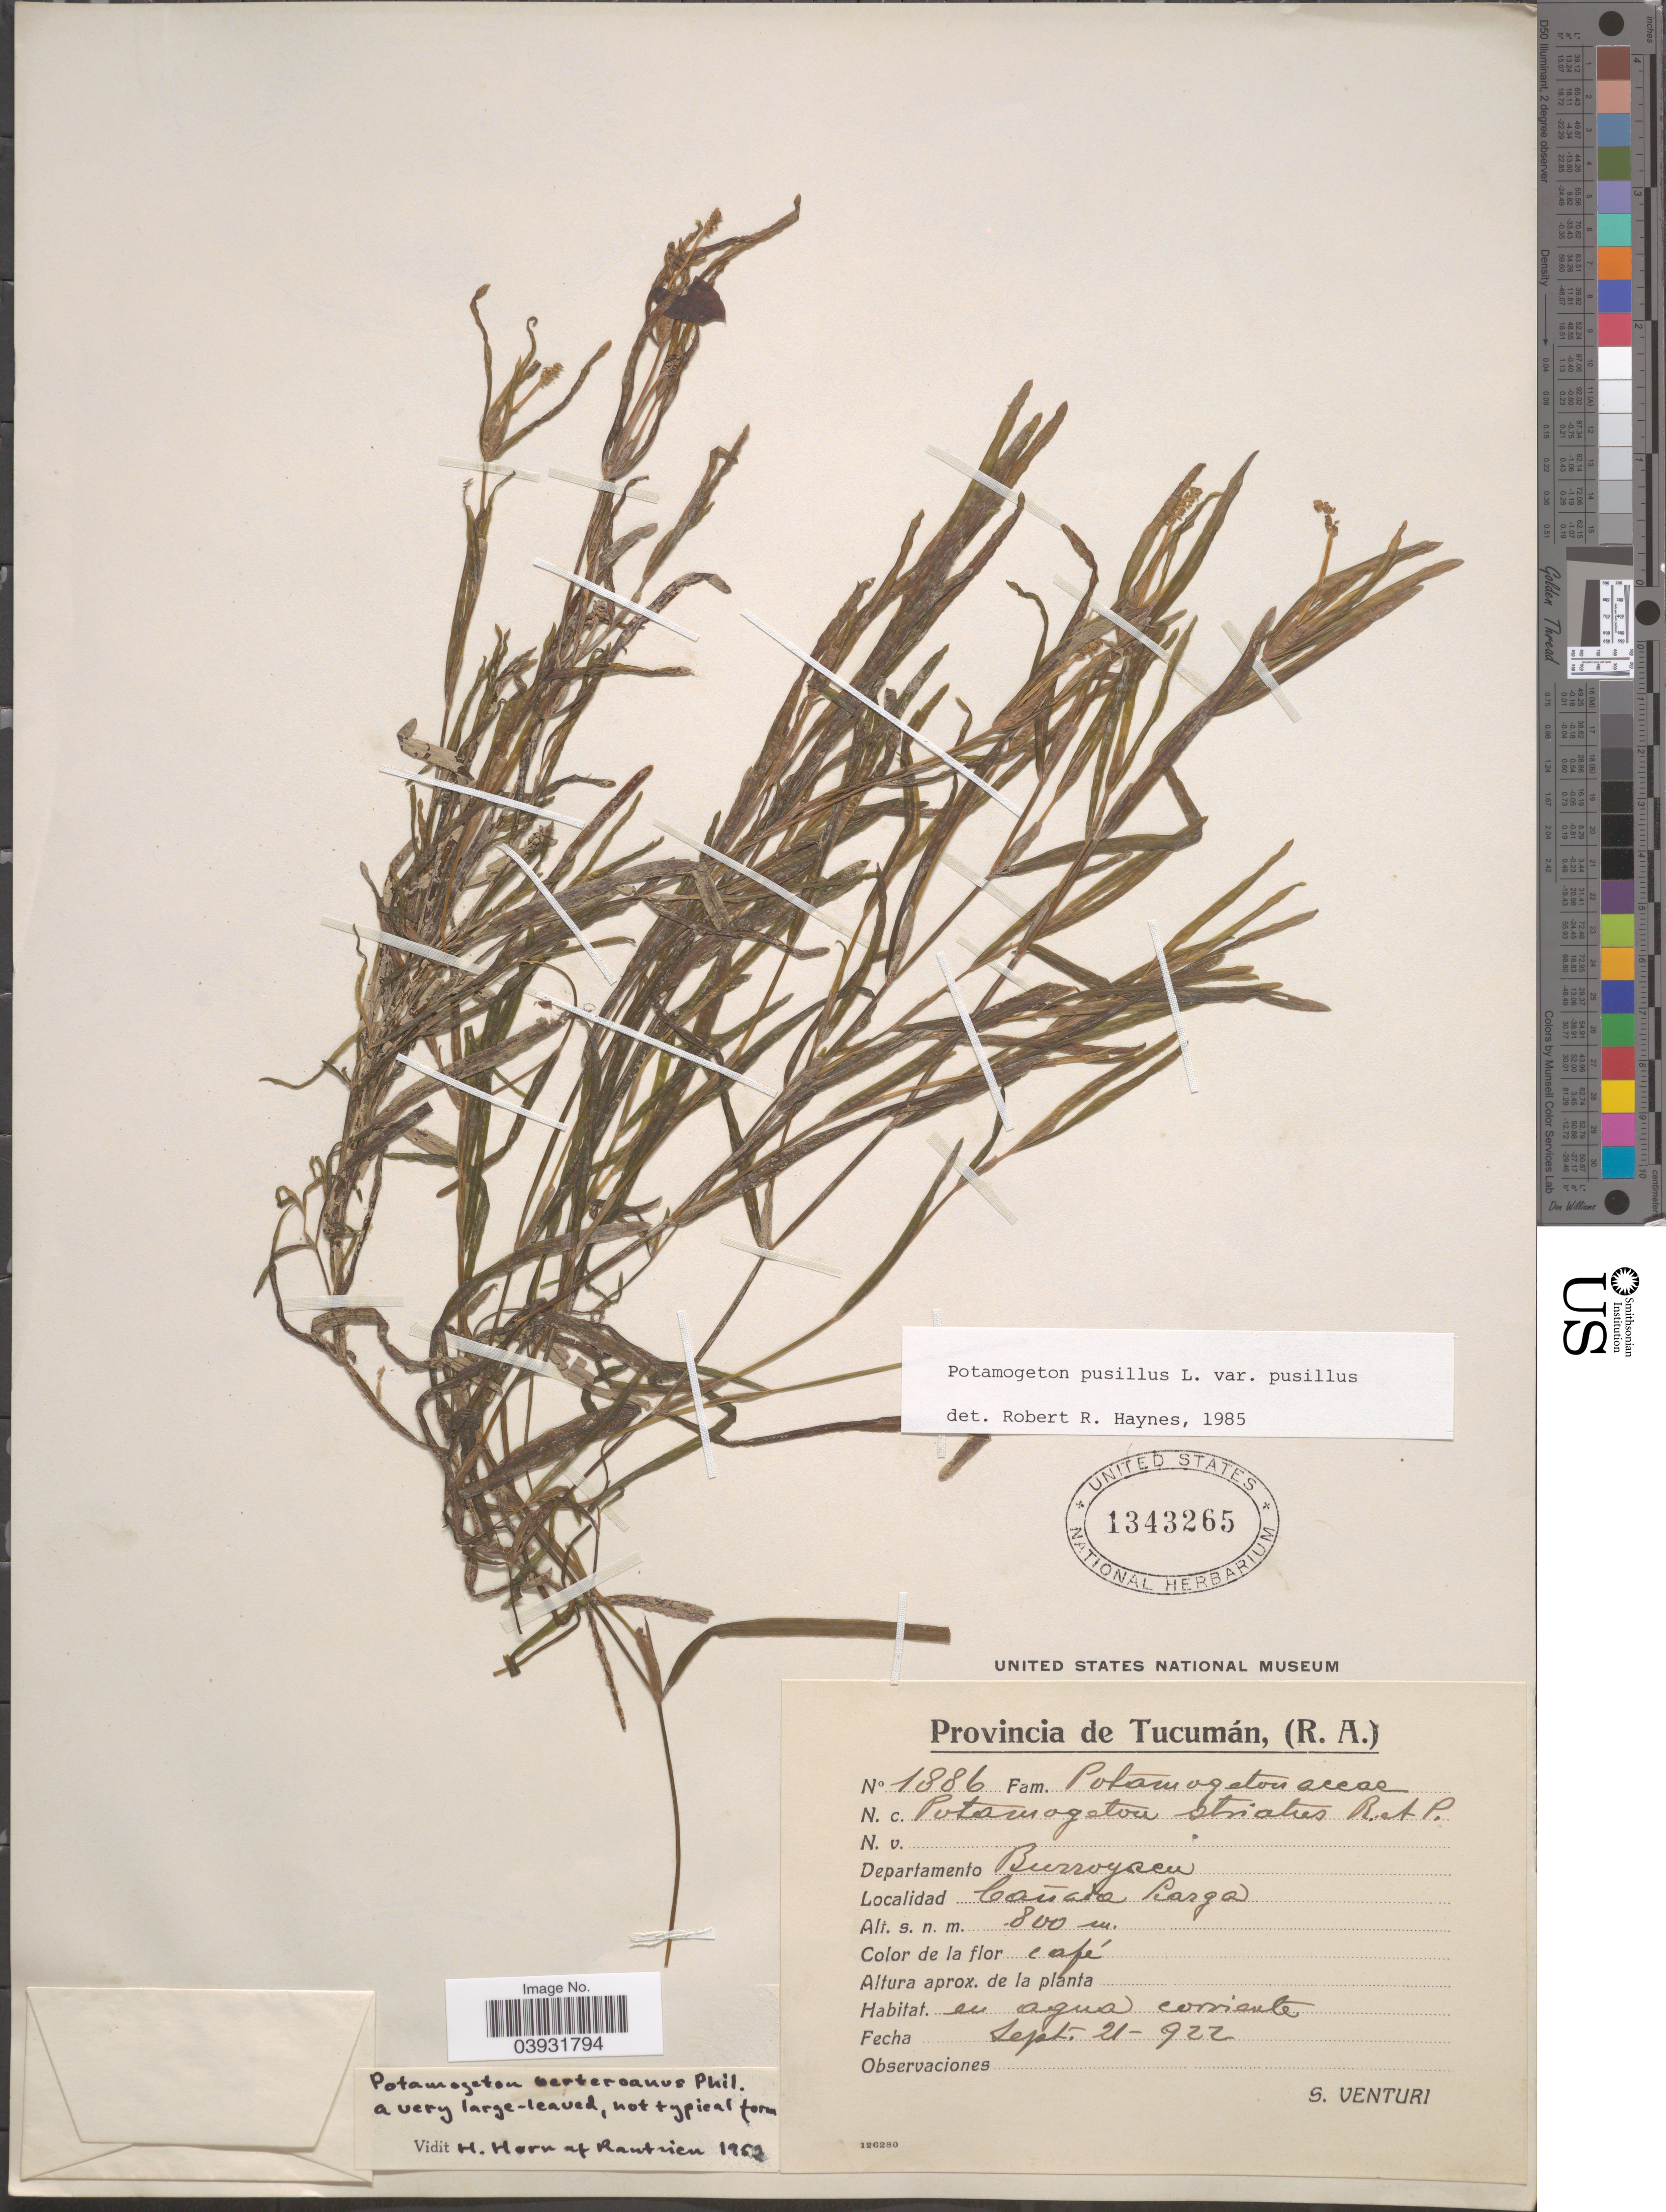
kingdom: Plantae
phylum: Tracheophyta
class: Liliopsida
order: Alismatales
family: Potamogetonaceae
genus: Potamogeton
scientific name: Potamogeton pusillus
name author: L.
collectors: S. Venturi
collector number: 1886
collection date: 1922-09-21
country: Argentina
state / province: Tucuman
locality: Departamento Burruyacú. Cañada Larga.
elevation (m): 800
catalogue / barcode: US 1343265